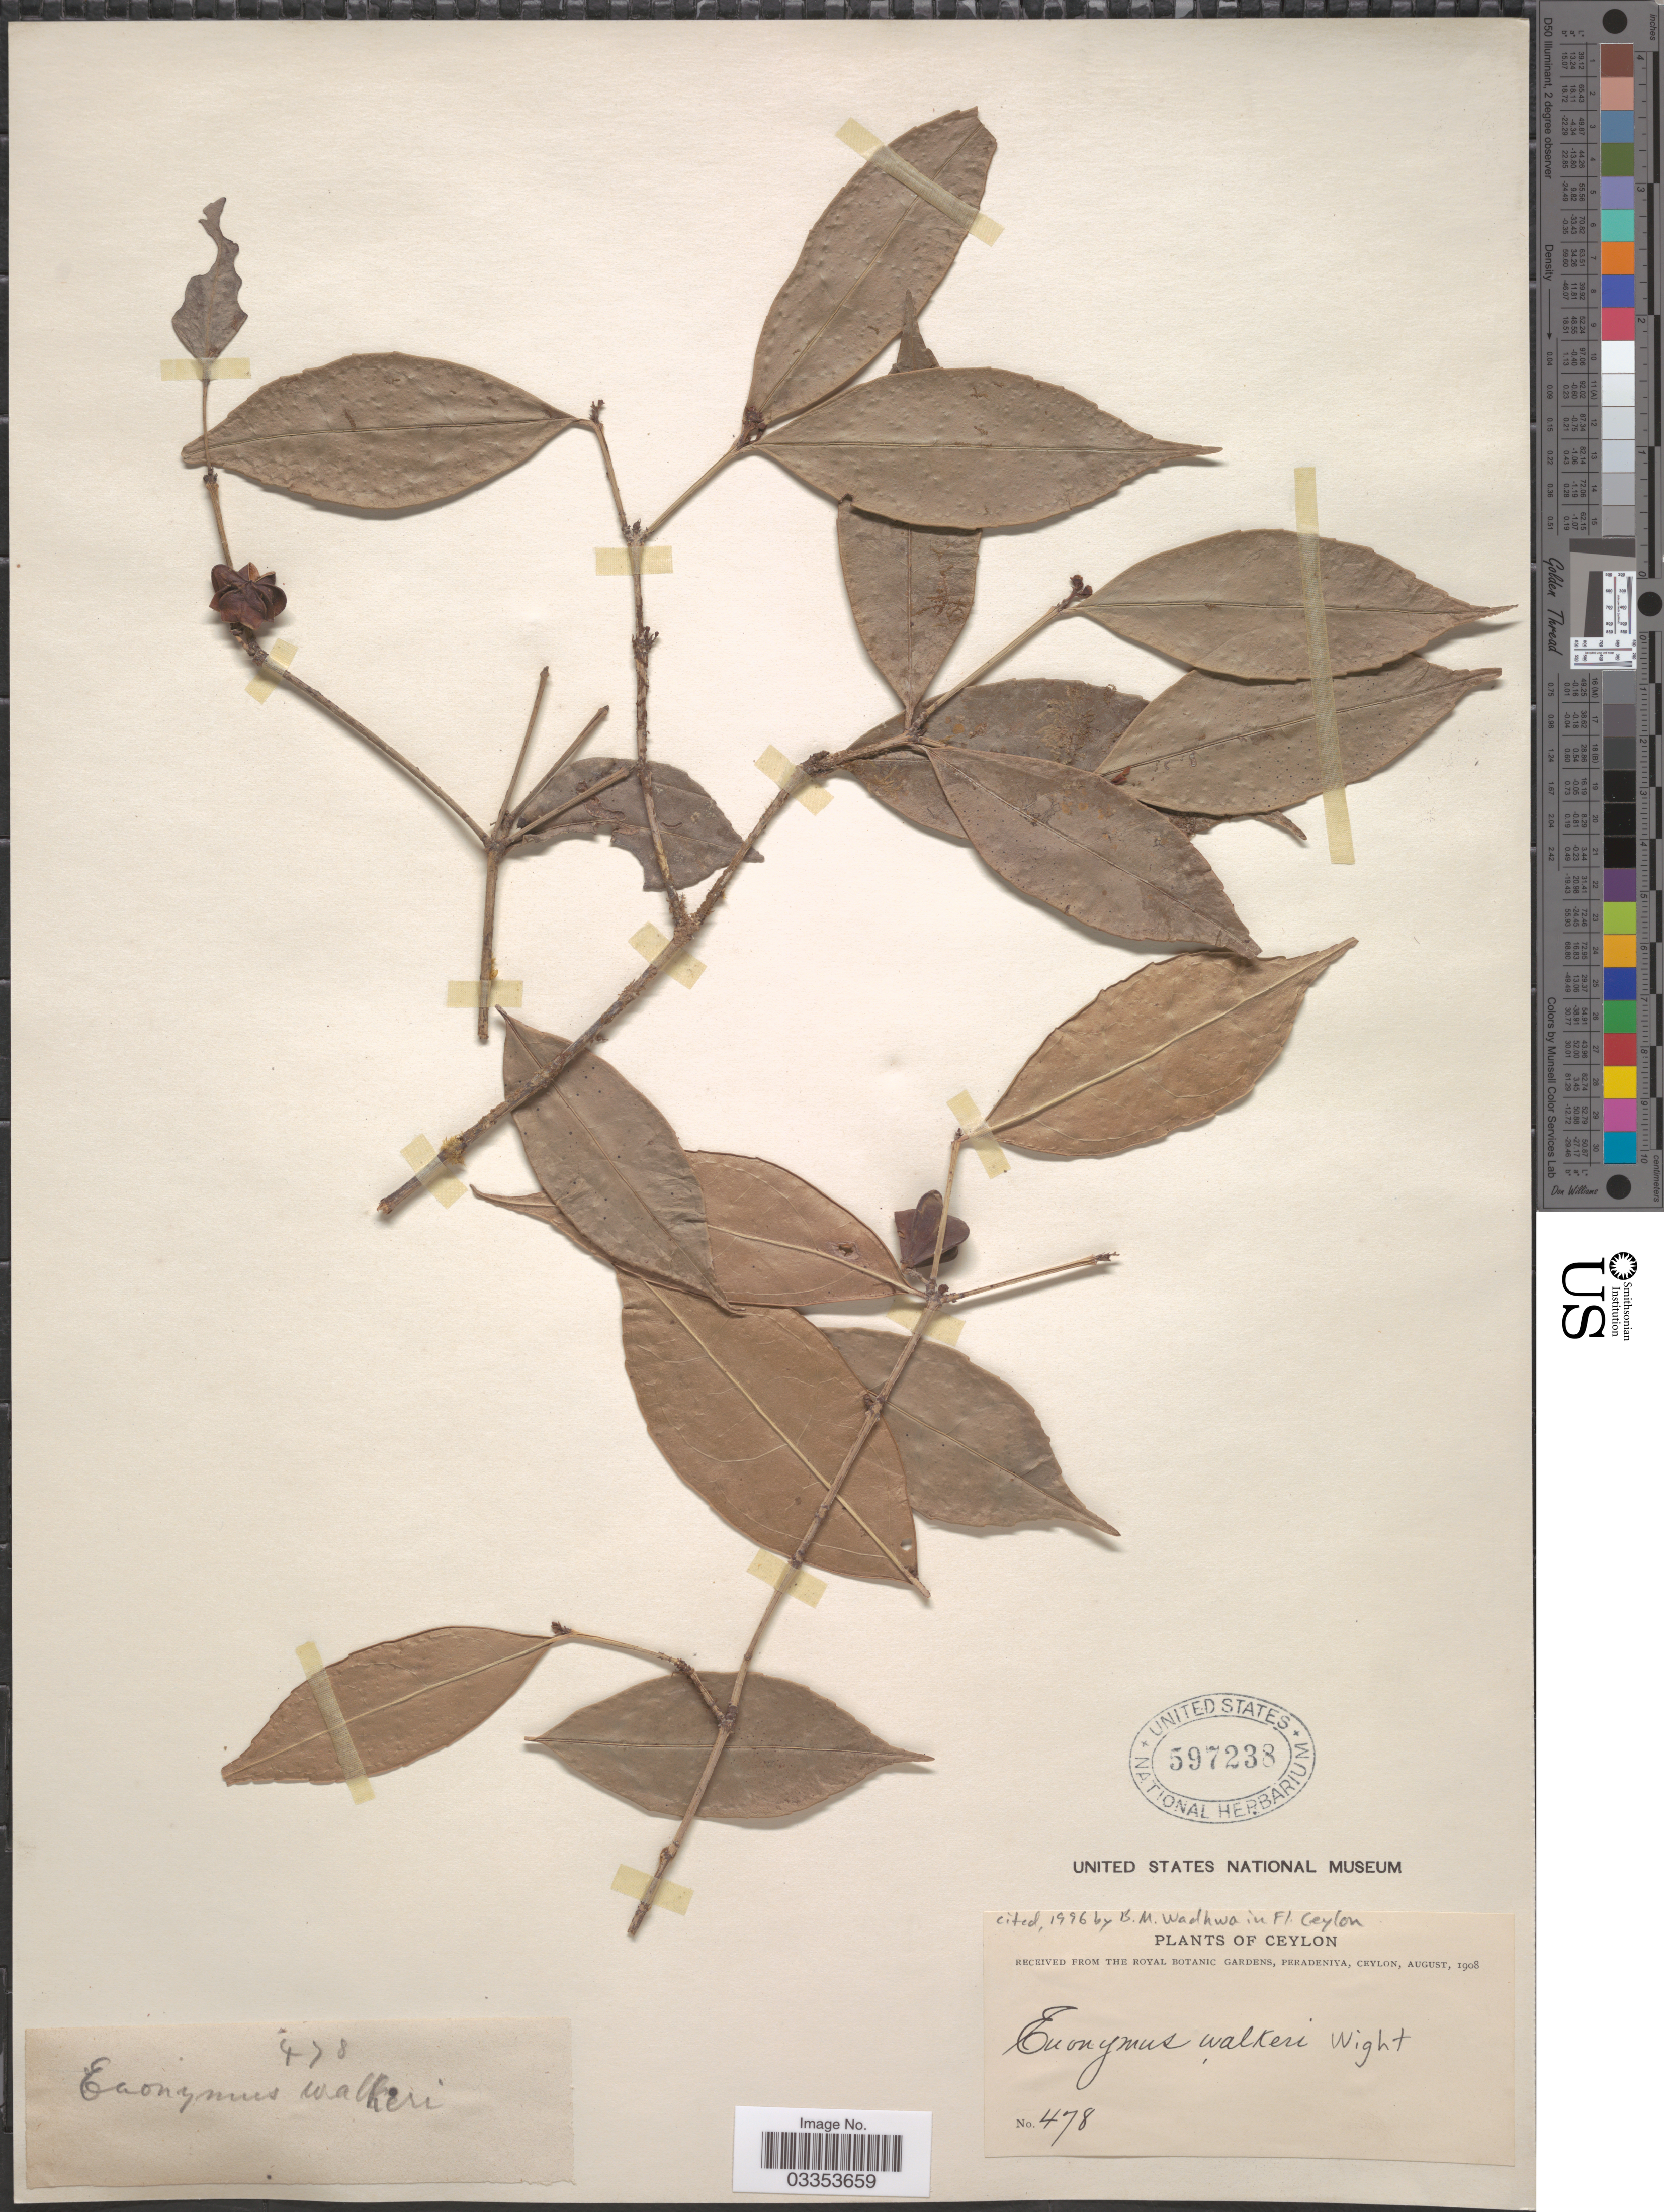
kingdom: Plantae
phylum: Tracheophyta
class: Magnoliopsida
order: Celastrales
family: Celastraceae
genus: Euonymus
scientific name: Euonymus walkeri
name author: Wight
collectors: P. Royal Botanic Gardens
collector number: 478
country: Sri Lanka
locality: Ceylon.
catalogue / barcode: US 597238